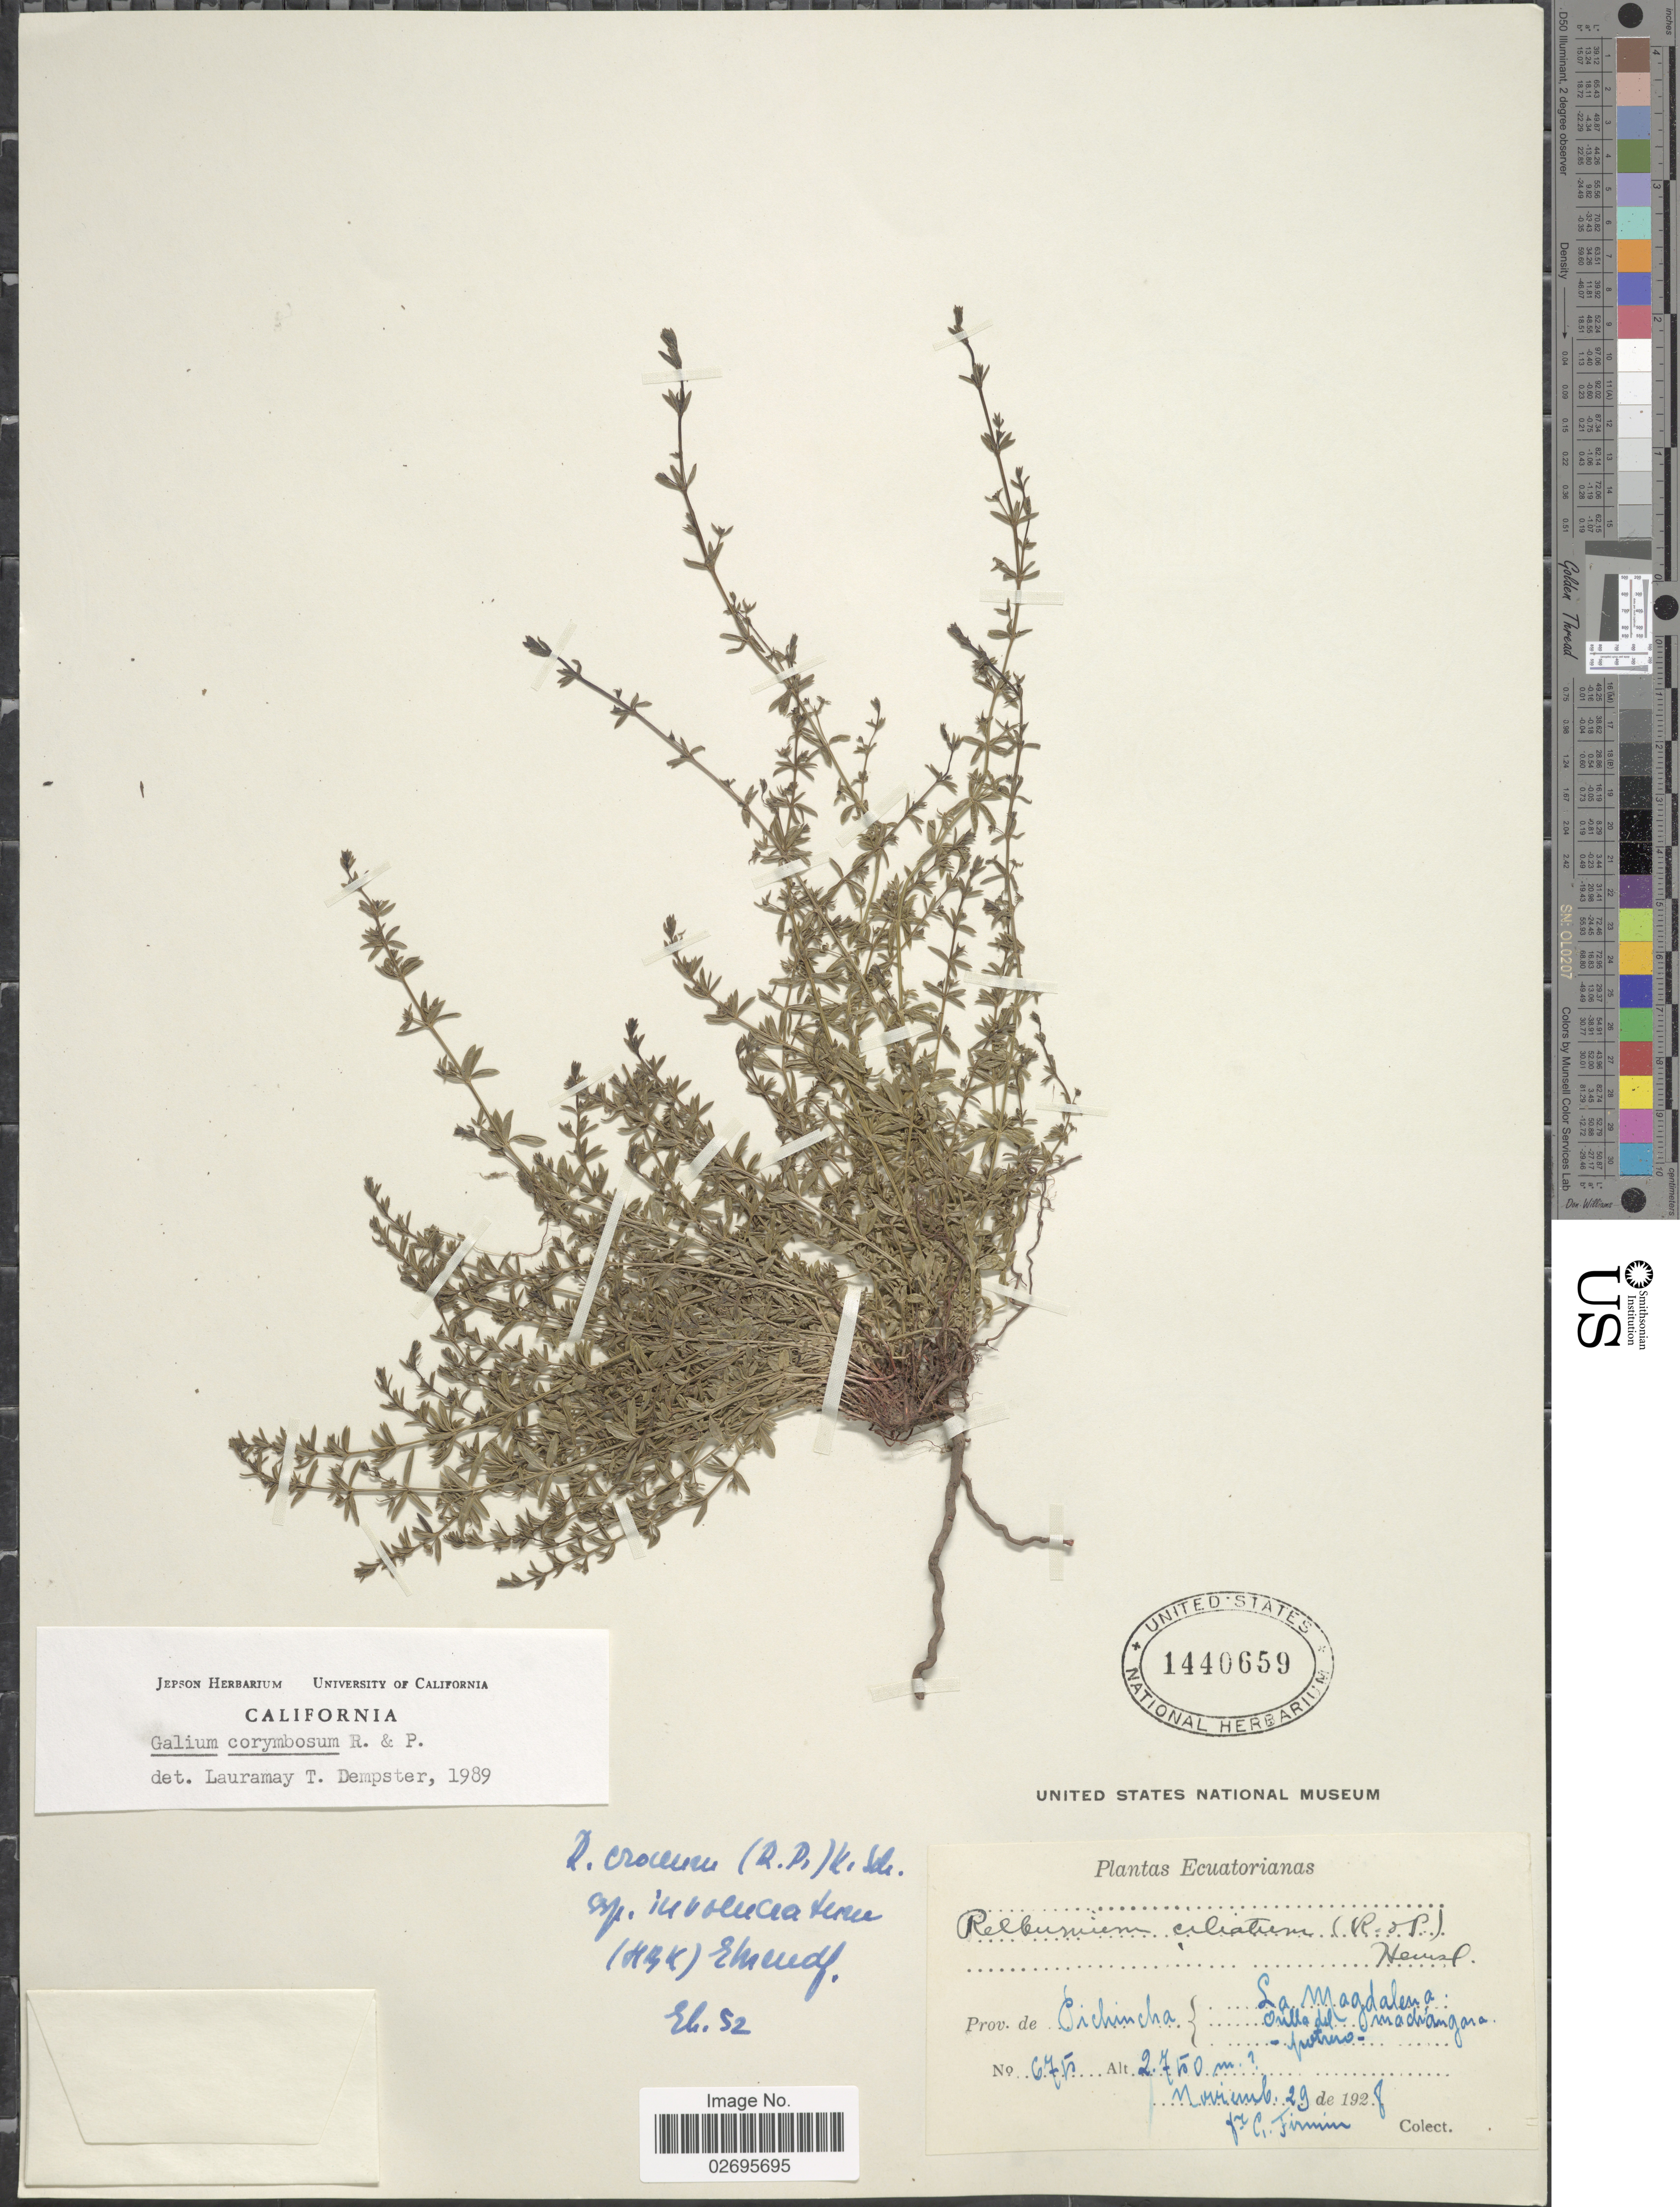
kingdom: Plantae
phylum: Tracheophyta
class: Magnoliopsida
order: Gentianales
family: Rubiaceae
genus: Galium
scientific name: Galium corymbosum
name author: Ruiz & Pav.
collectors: F. Firmin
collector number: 675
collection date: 1928-11-29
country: Ecuador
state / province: Pichincha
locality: Prov. de Pichincha, La Magdalena, Orilla del Machangara potrero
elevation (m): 2750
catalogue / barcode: US 1440659